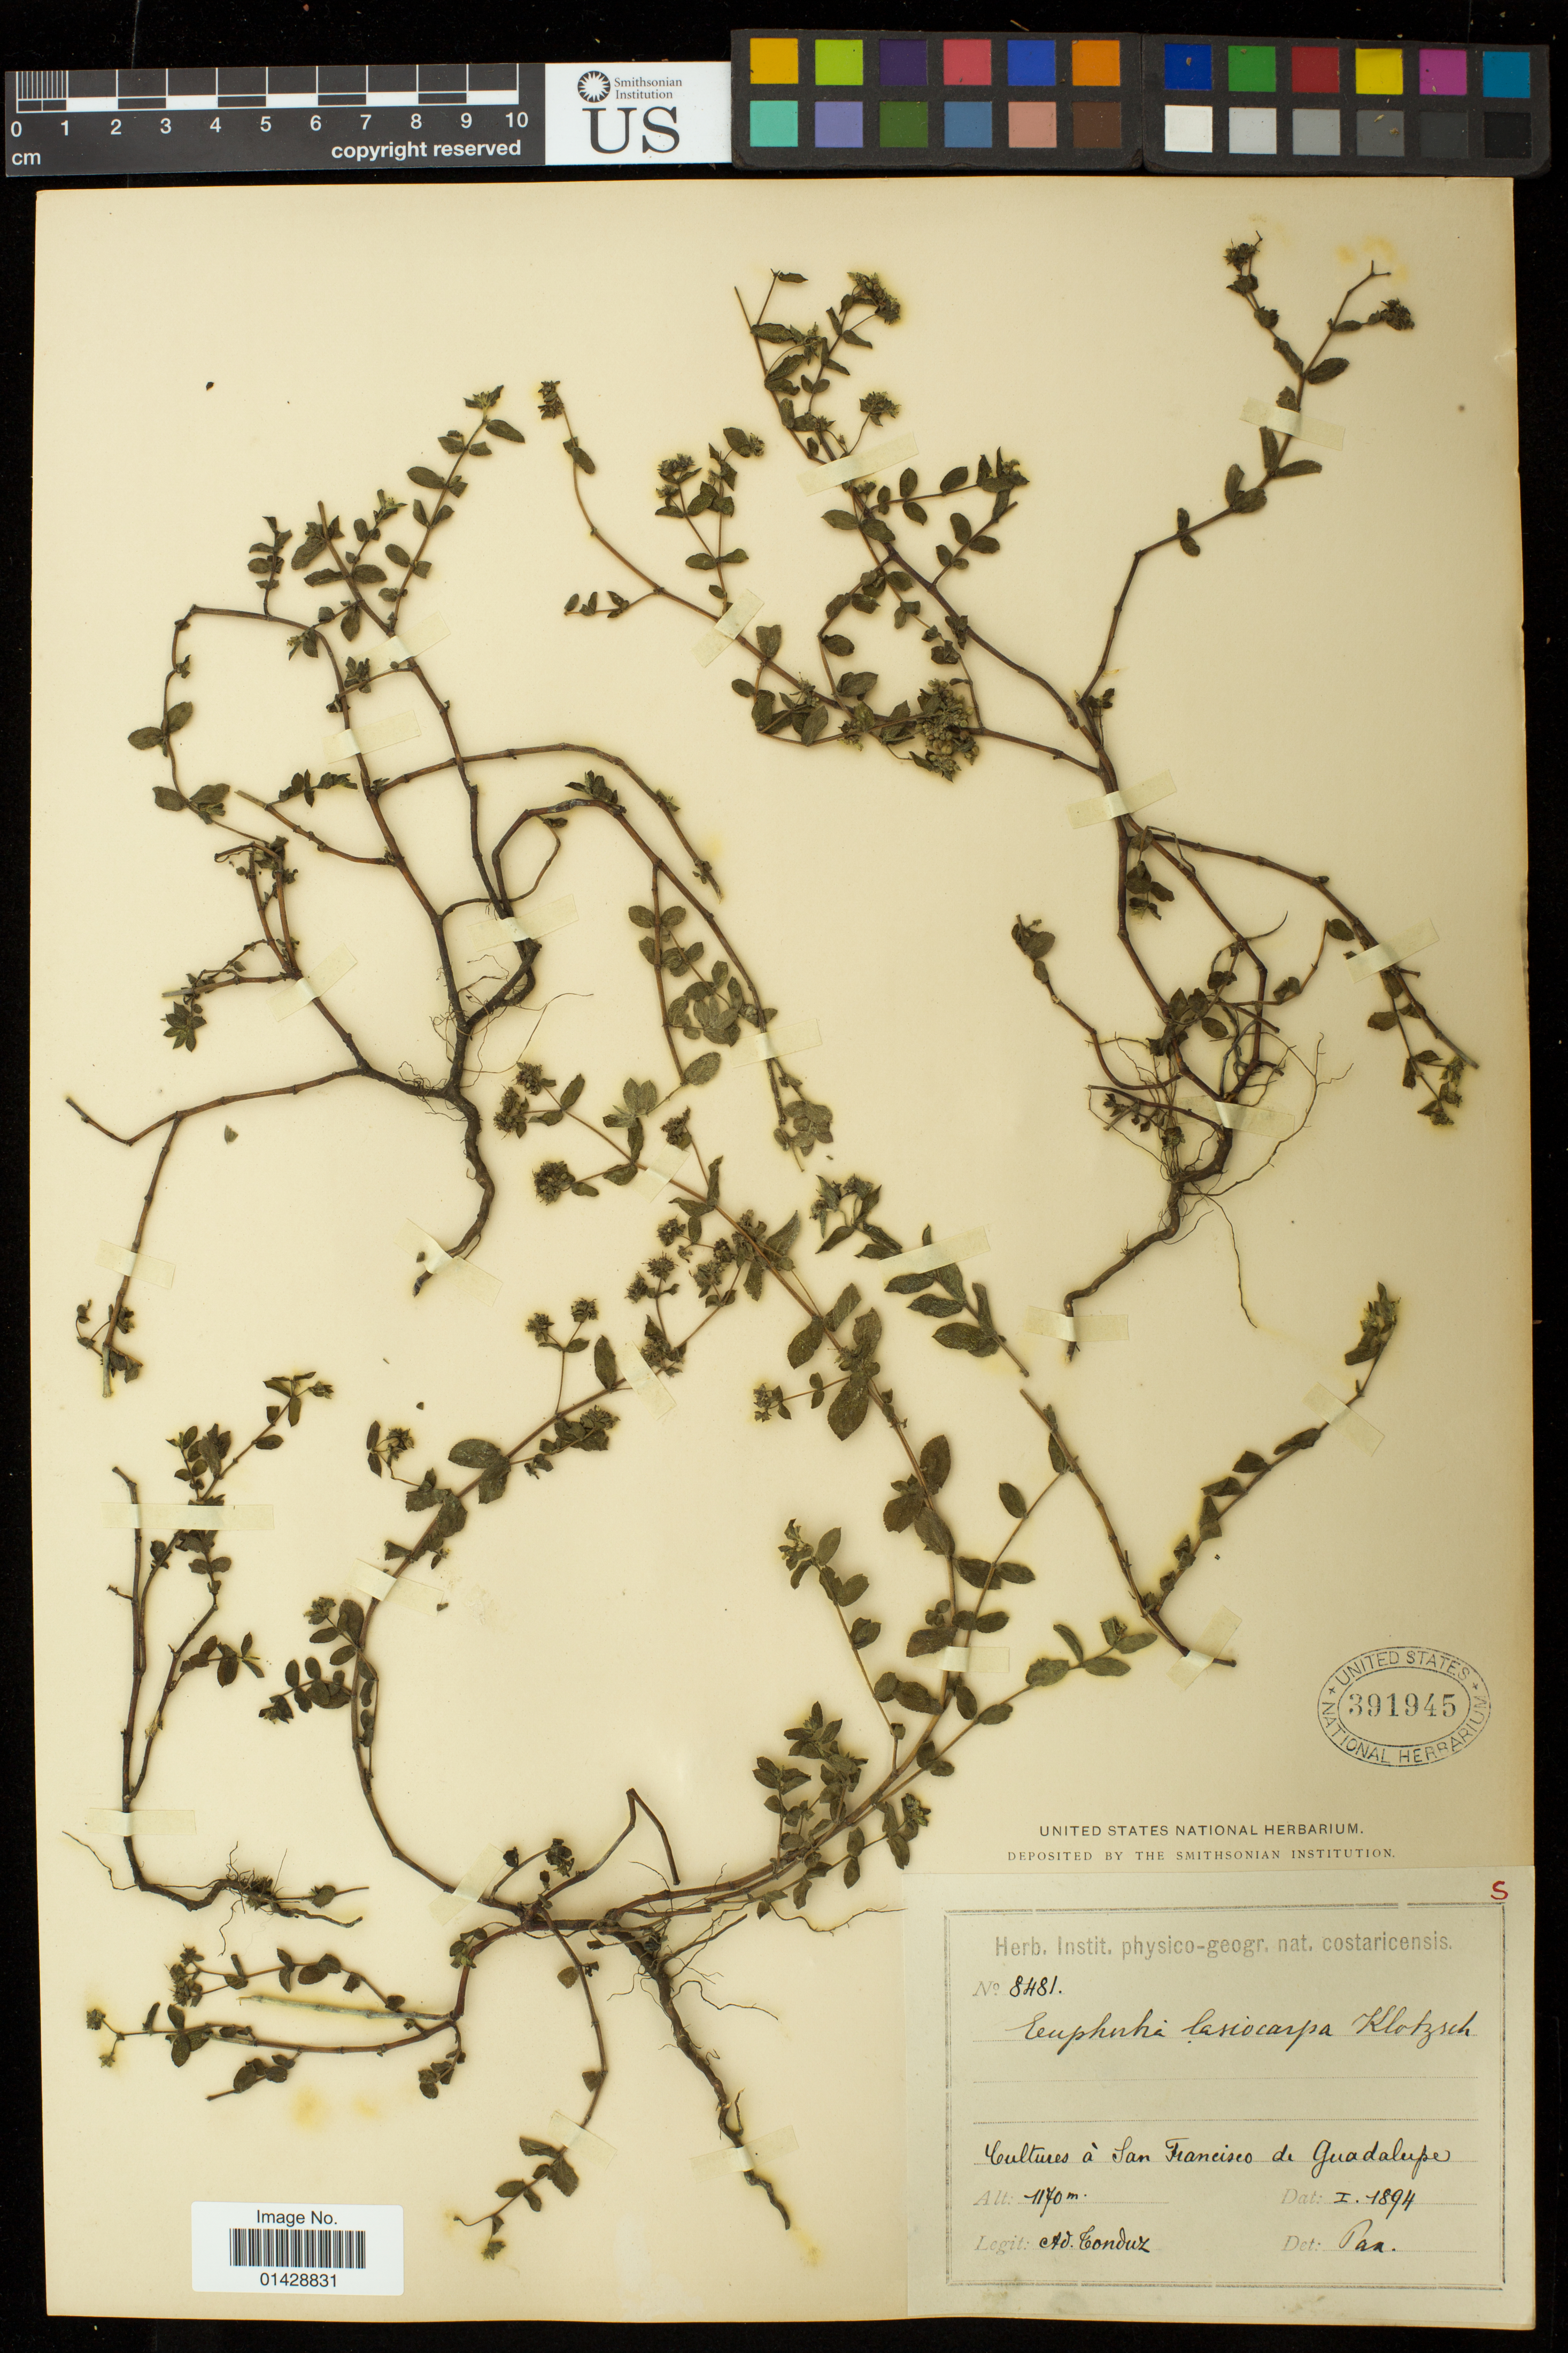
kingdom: Plantae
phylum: Tracheophyta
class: Magnoliopsida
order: Malpighiales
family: Euphorbiaceae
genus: Euphorbia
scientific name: Euphorbia lasiocarpa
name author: Klotzsch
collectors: A. Tonduz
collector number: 8481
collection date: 1894-01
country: Costa Rica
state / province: San José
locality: Cultures a San Francisco de Guadalupe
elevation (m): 1170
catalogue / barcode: US 391945